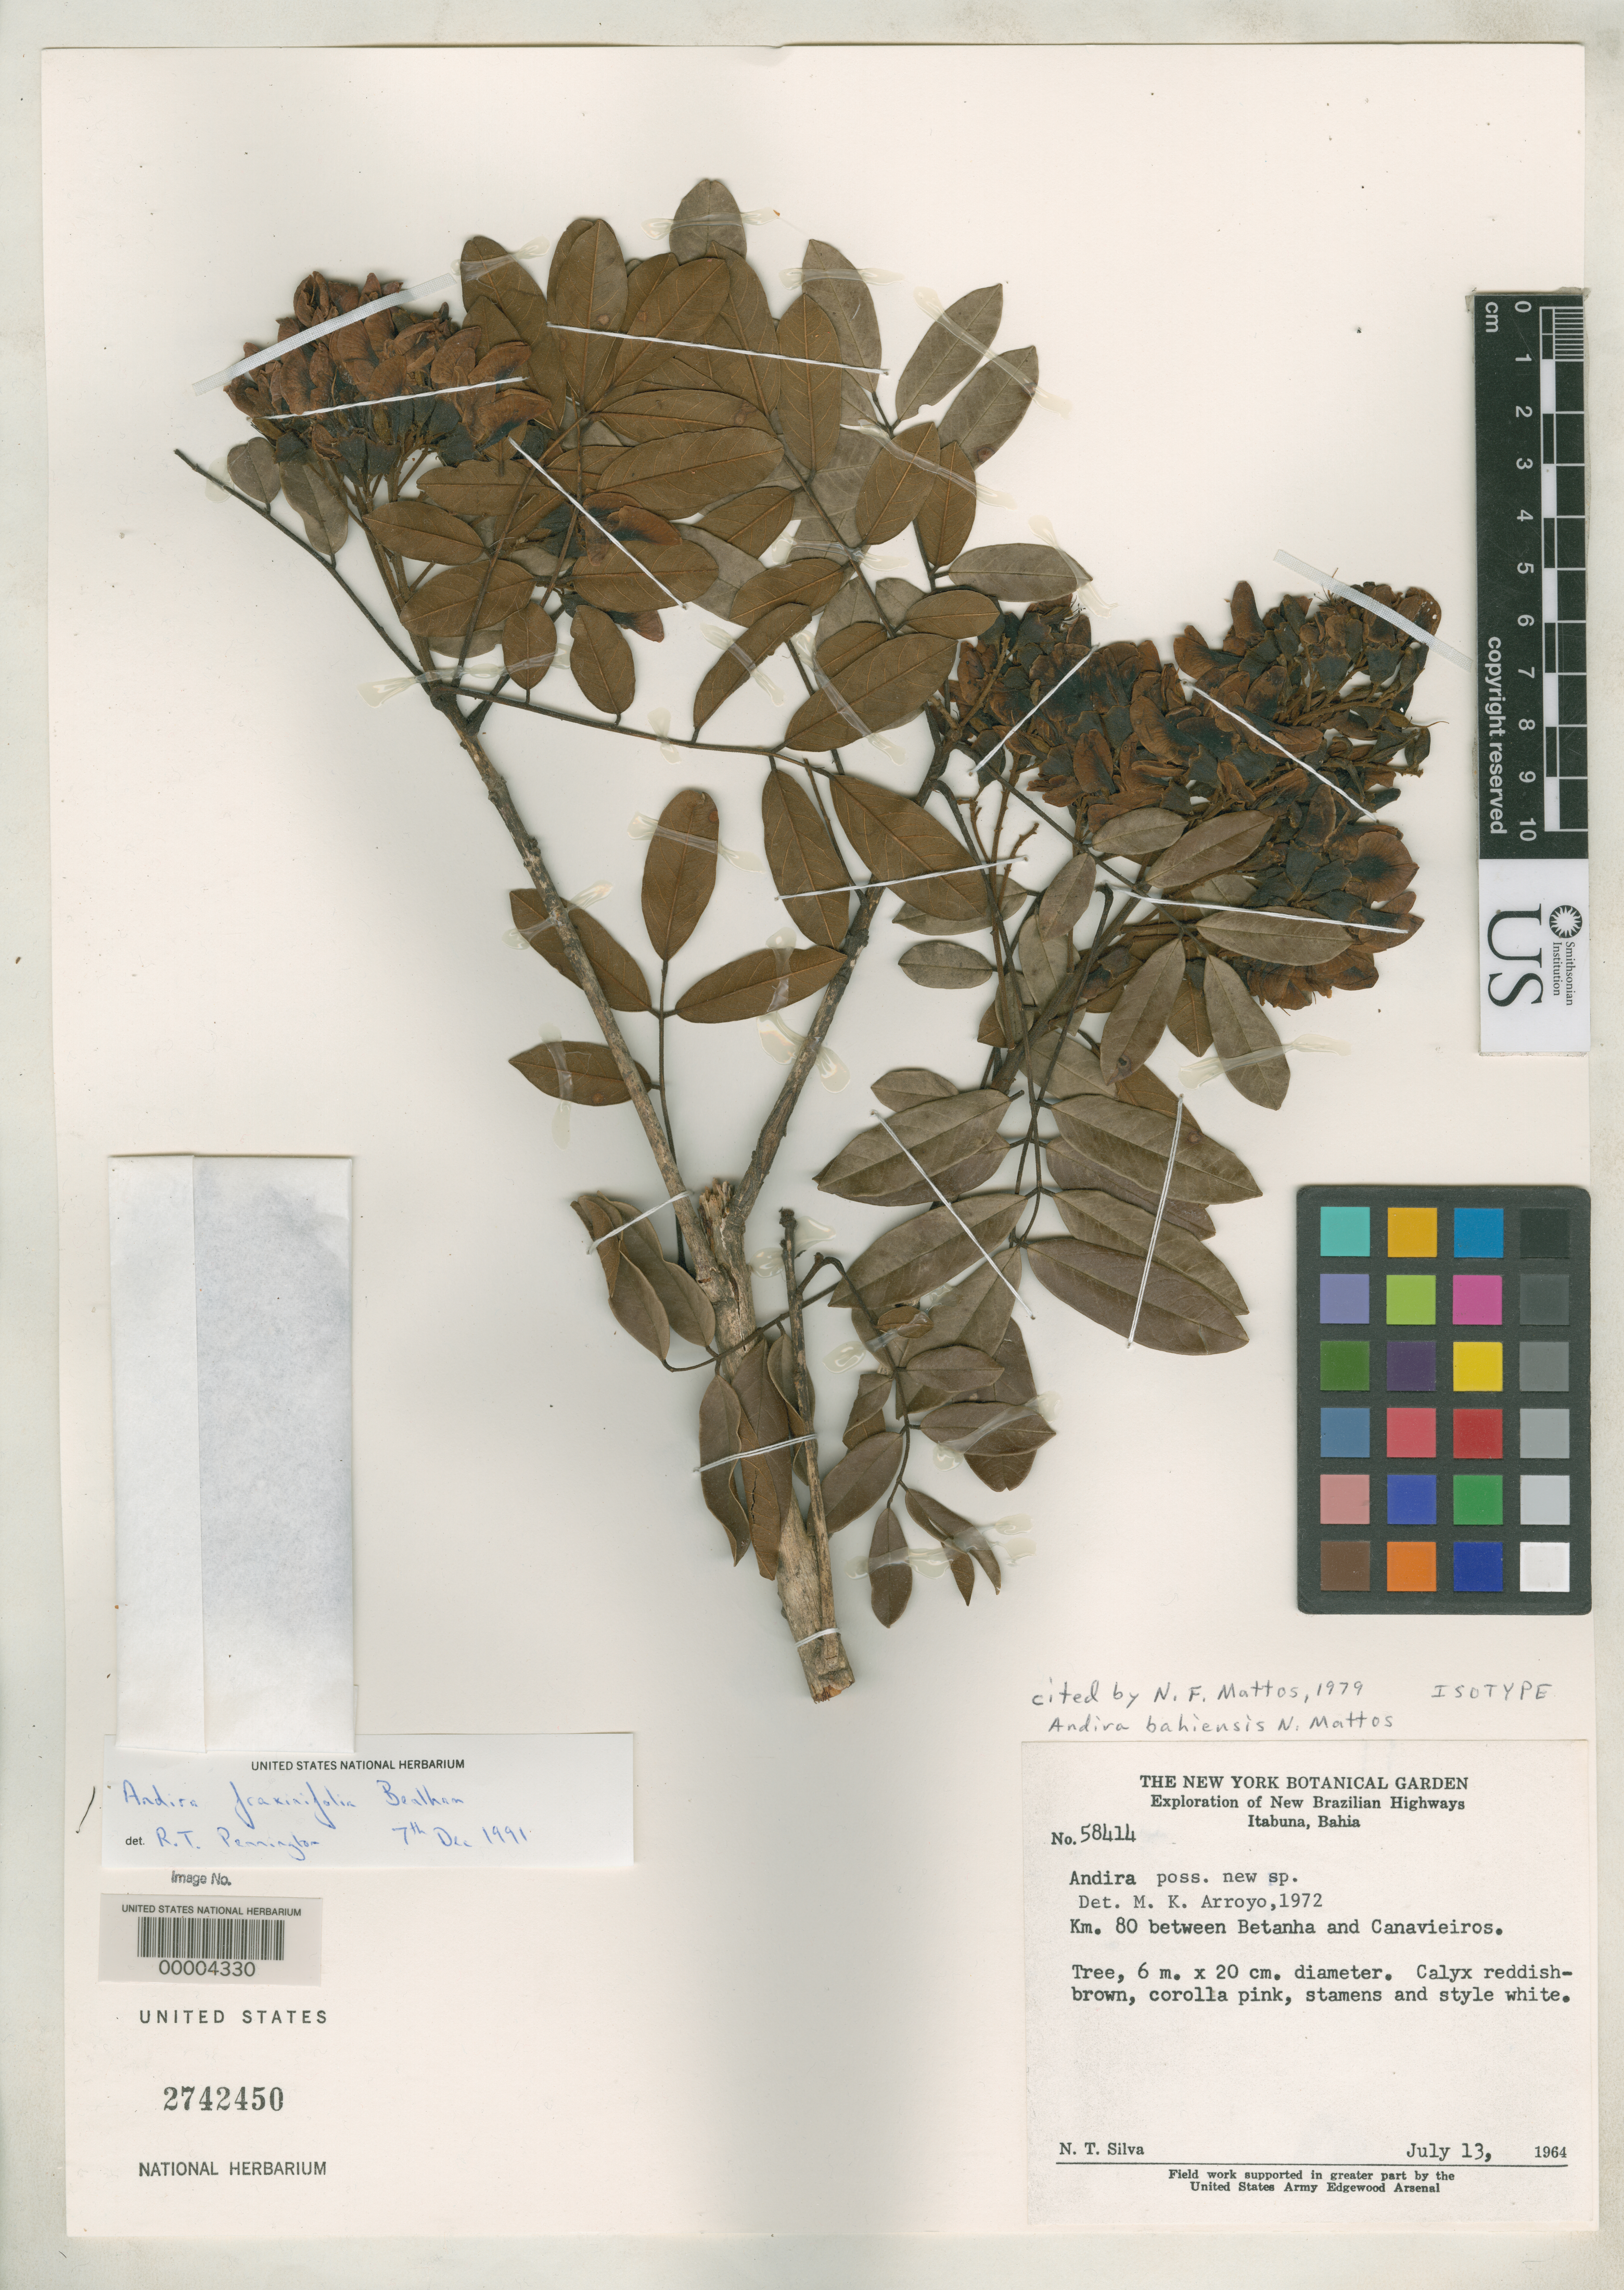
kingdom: Plantae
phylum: Tracheophyta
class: Magnoliopsida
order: Fabales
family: Fabaceae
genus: Andira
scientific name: Andira bahiensis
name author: N.F. Mattos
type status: Isotype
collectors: N. T. Silva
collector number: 58414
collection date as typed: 13 Jul 1964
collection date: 1964-07-13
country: Brazil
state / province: Bahia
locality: Itabuna between Betanha and Canavieiros.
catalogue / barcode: US 2742450